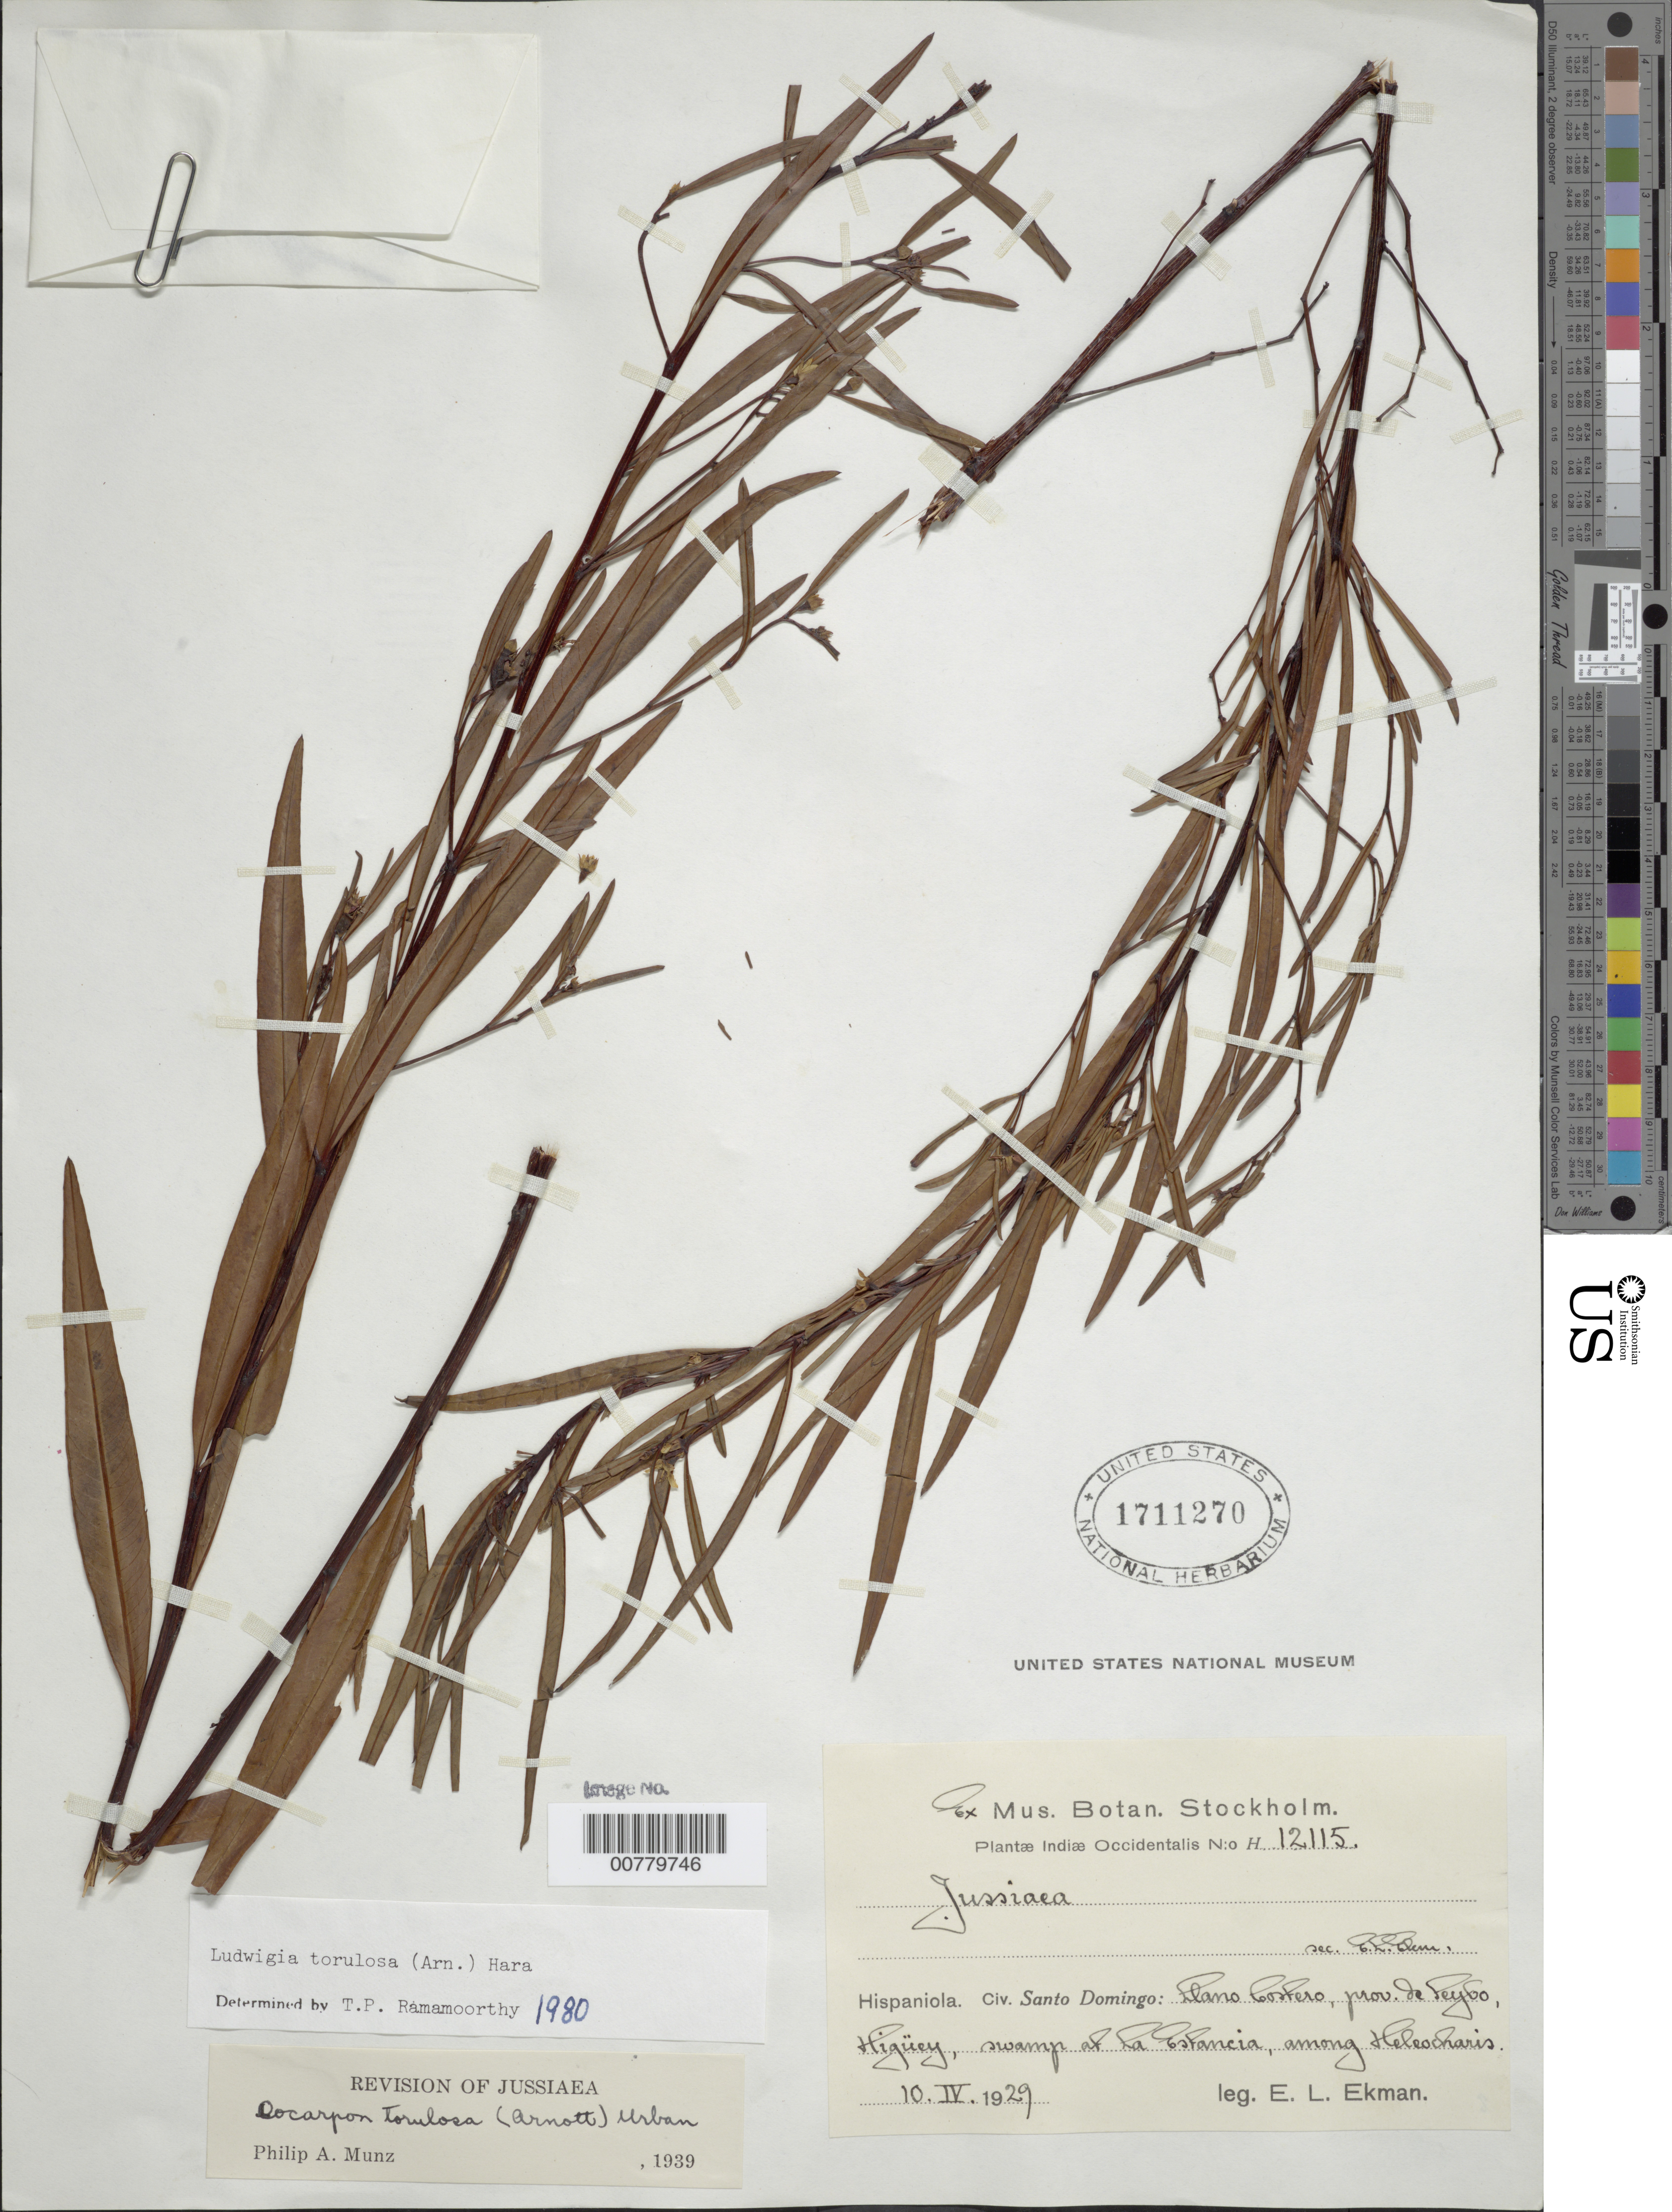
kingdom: Plantae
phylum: Tracheophyta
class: Magnoliopsida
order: Myrtales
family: Onagraceae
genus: Ludwigia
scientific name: Ludwigia torulosa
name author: (Arn.) H. Hara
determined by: Ramamoorthy, T. P.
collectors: E. L. Ekman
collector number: H 12115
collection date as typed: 10 Apr 1929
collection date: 1929-04-10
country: Dominican Republic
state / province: El Seibo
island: Hispaniola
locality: Llano Costero, Higüey, swamps at La Estancia.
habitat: Among Heleocharis.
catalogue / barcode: US 1711270